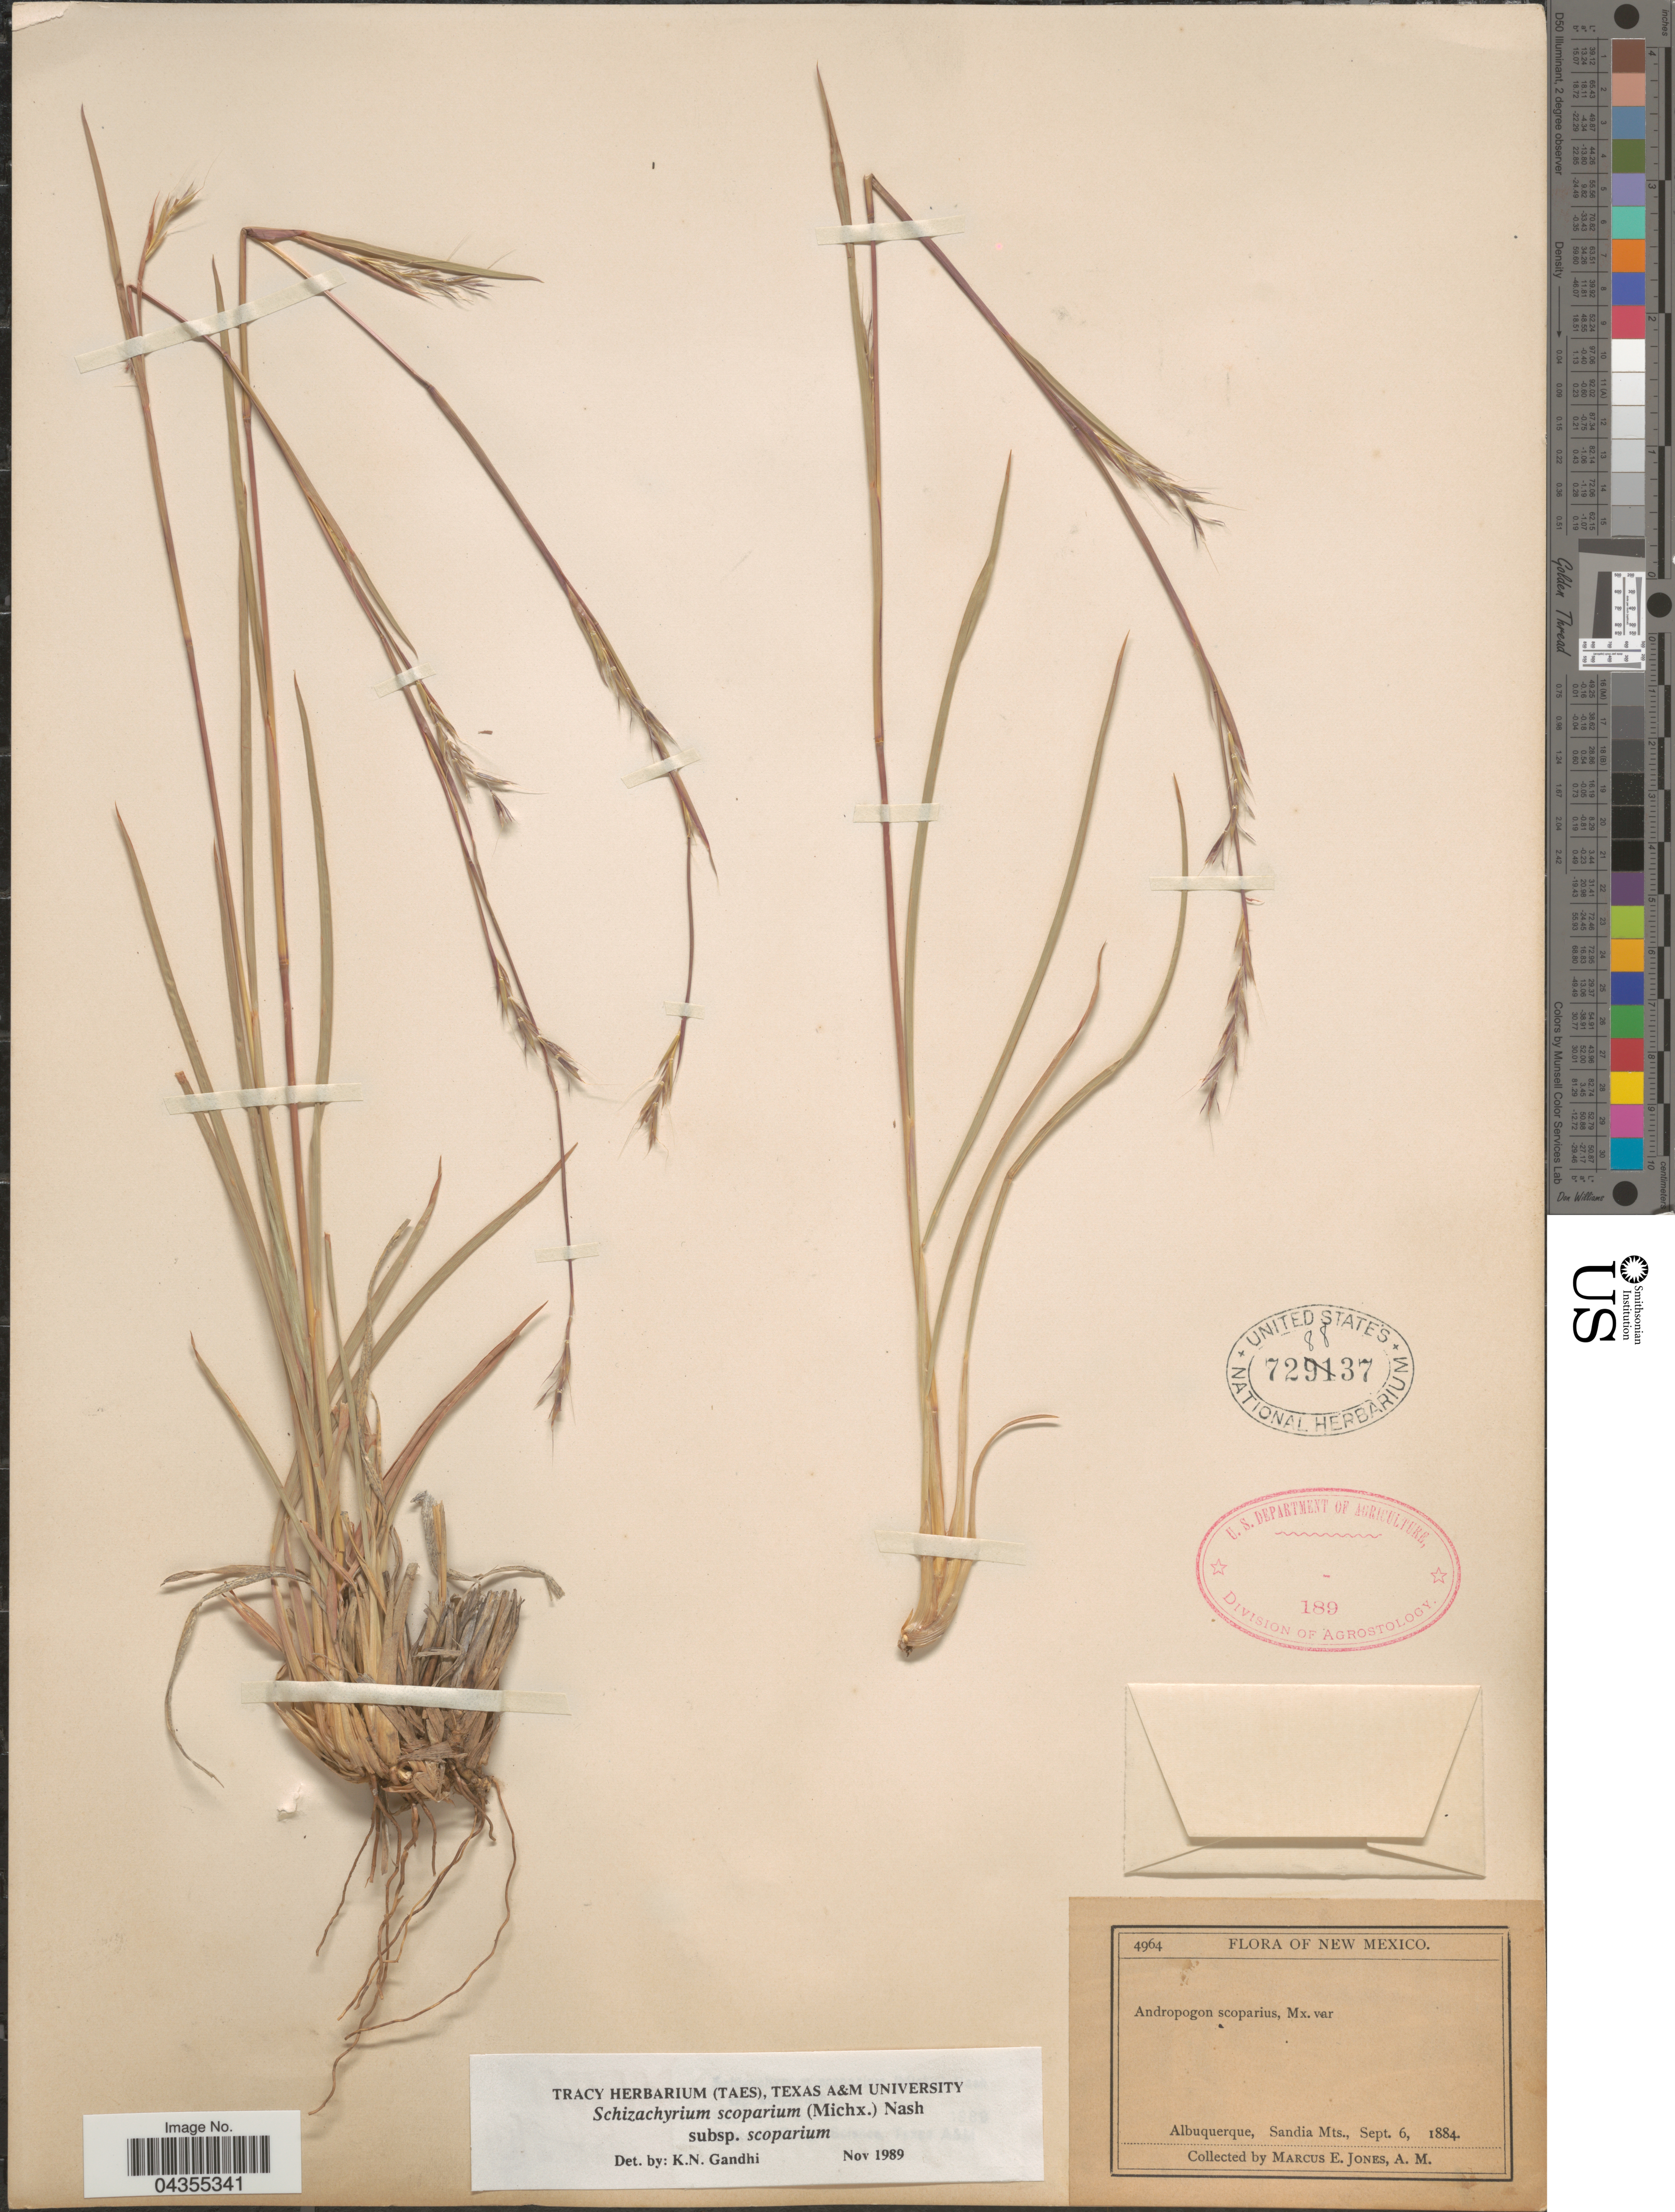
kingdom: Plantae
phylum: Tracheophyta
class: Liliopsida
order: Poales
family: Poaceae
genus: Schizachyrium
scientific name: Schizachyrium scoparium var. scoparium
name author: (Michx.) Nash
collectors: M. E. Jones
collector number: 4964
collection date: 1884-09-06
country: United States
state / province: New Mexico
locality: Albuquerque, Sandia Mts.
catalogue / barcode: US 728837